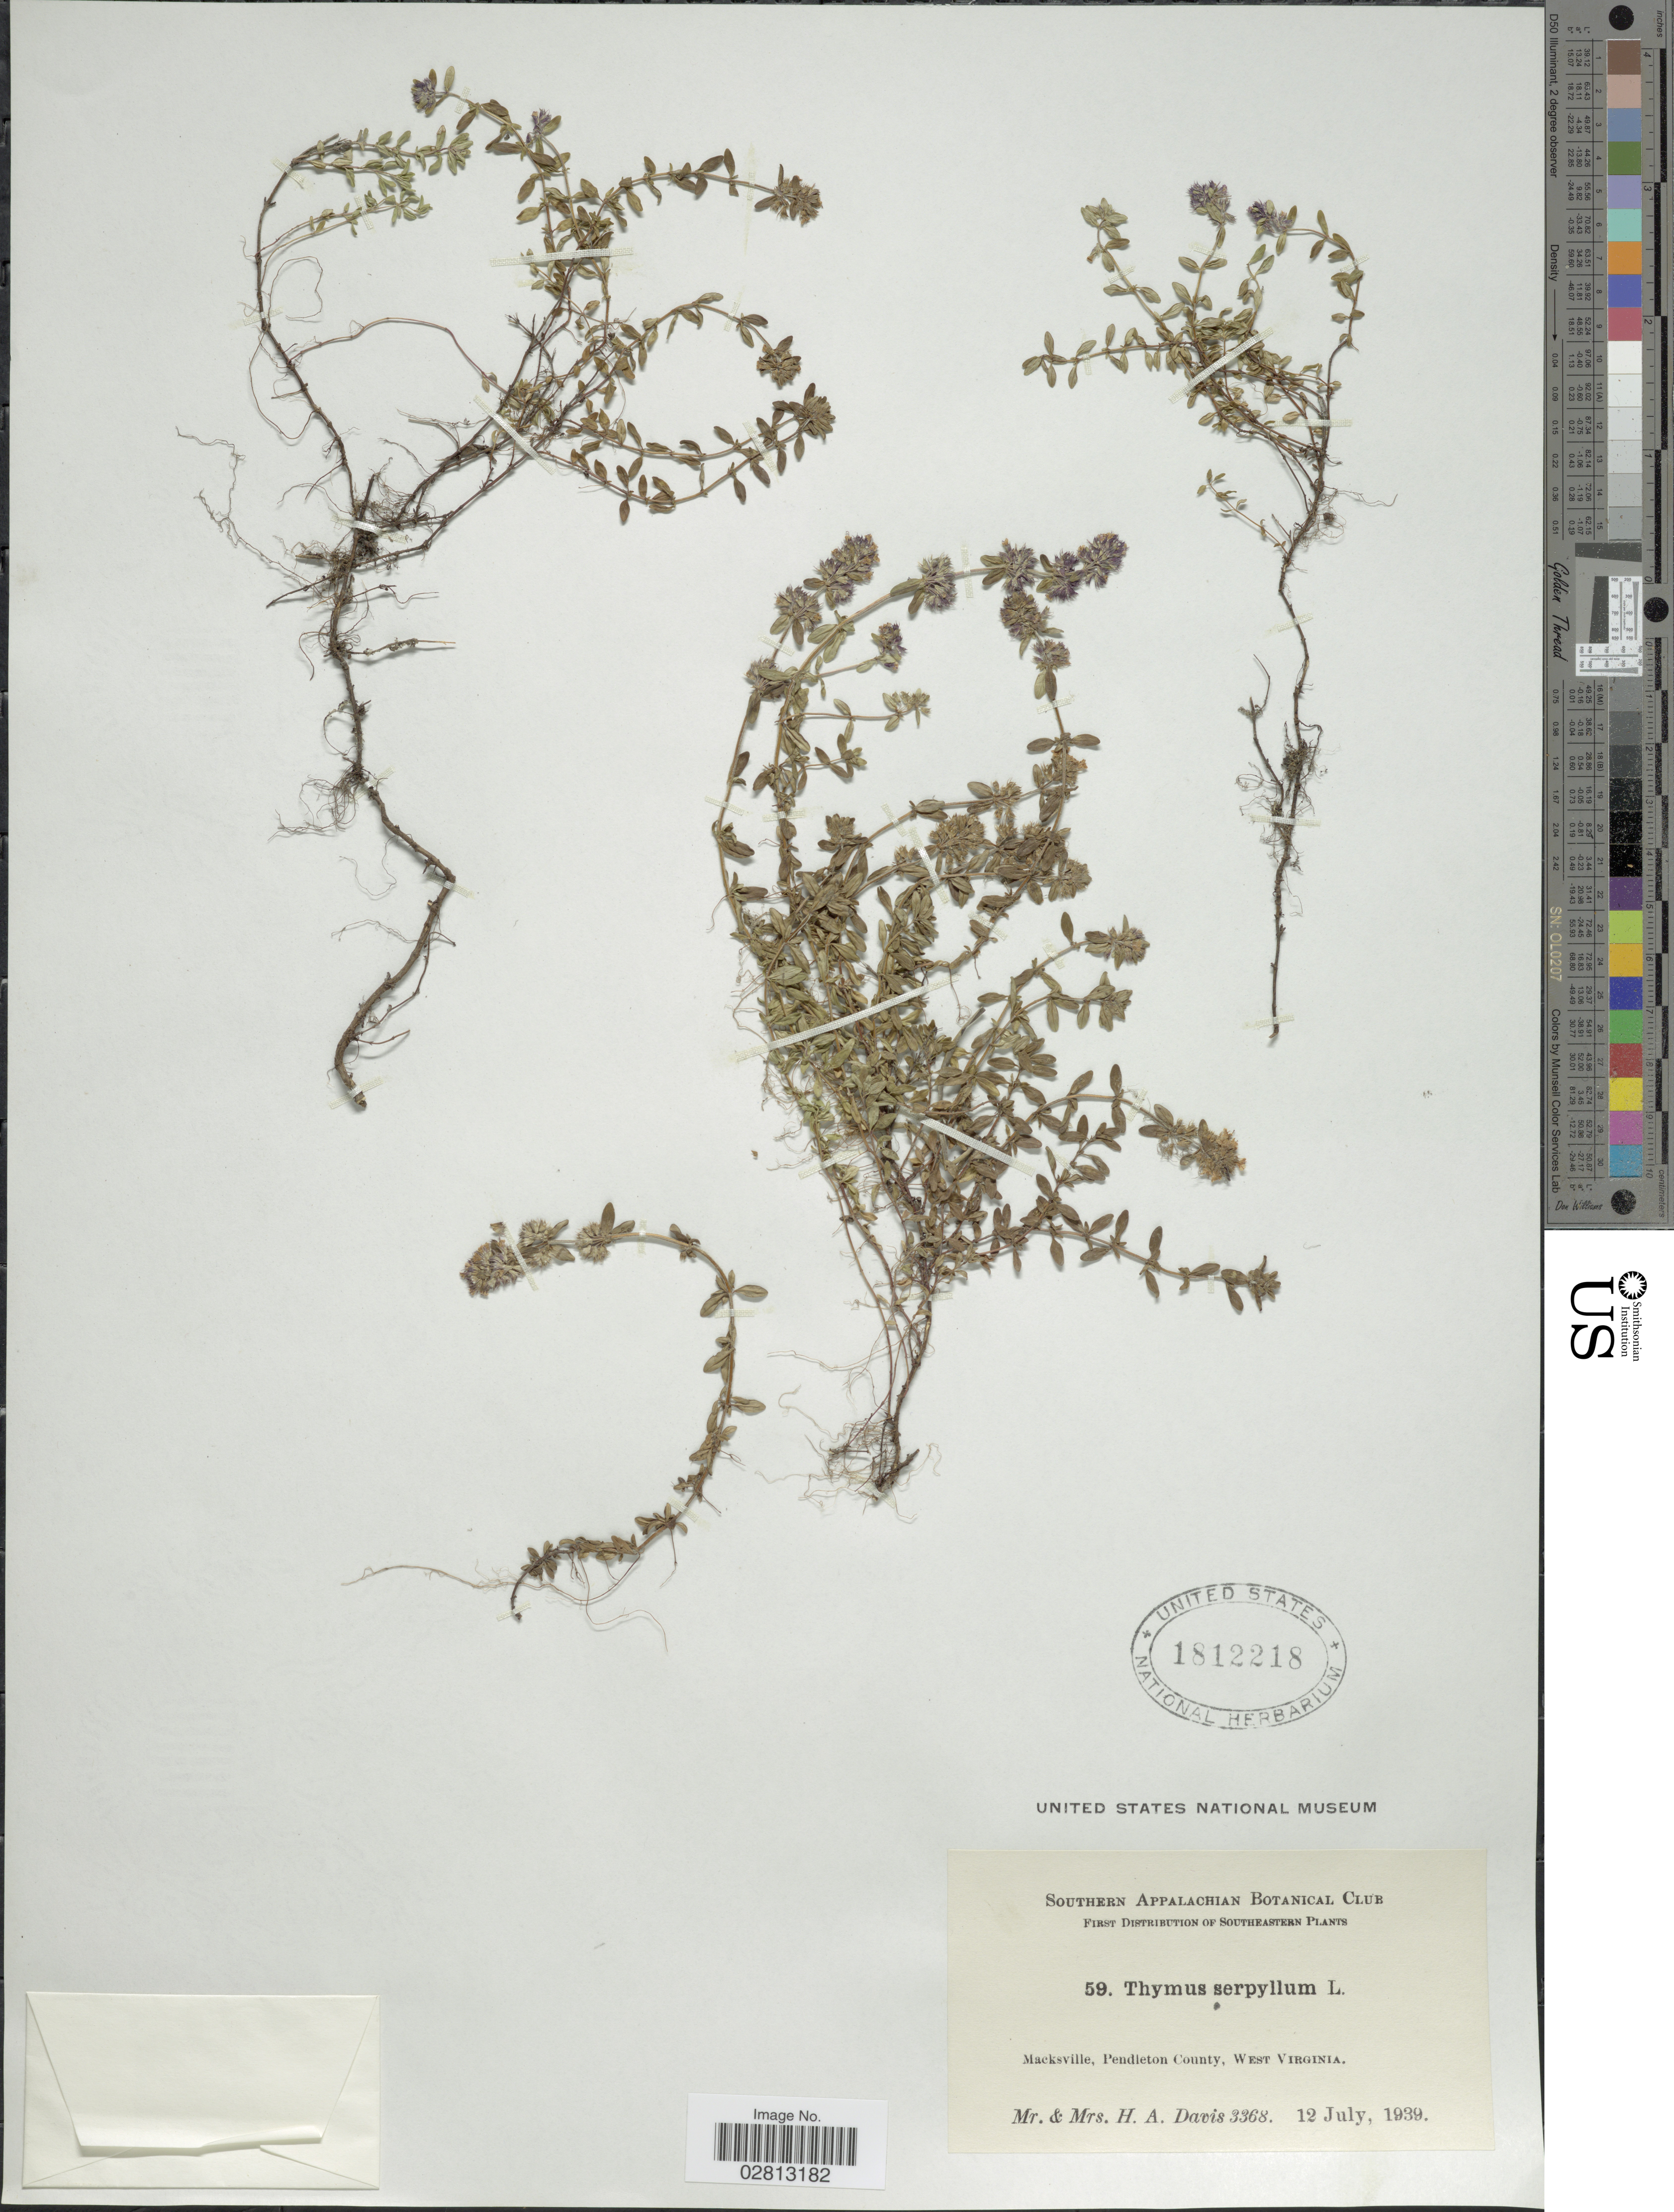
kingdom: Plantae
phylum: Tracheophyta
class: Magnoliopsida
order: Lamiales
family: Lamiaceae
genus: Thymus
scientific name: Thymus serpyllum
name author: L.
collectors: H. Davis & H. Davis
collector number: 3368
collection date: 1939-07-12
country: United States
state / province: West Virginia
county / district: Pendleton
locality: Macksville, Pendleton County.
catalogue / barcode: US 1812218